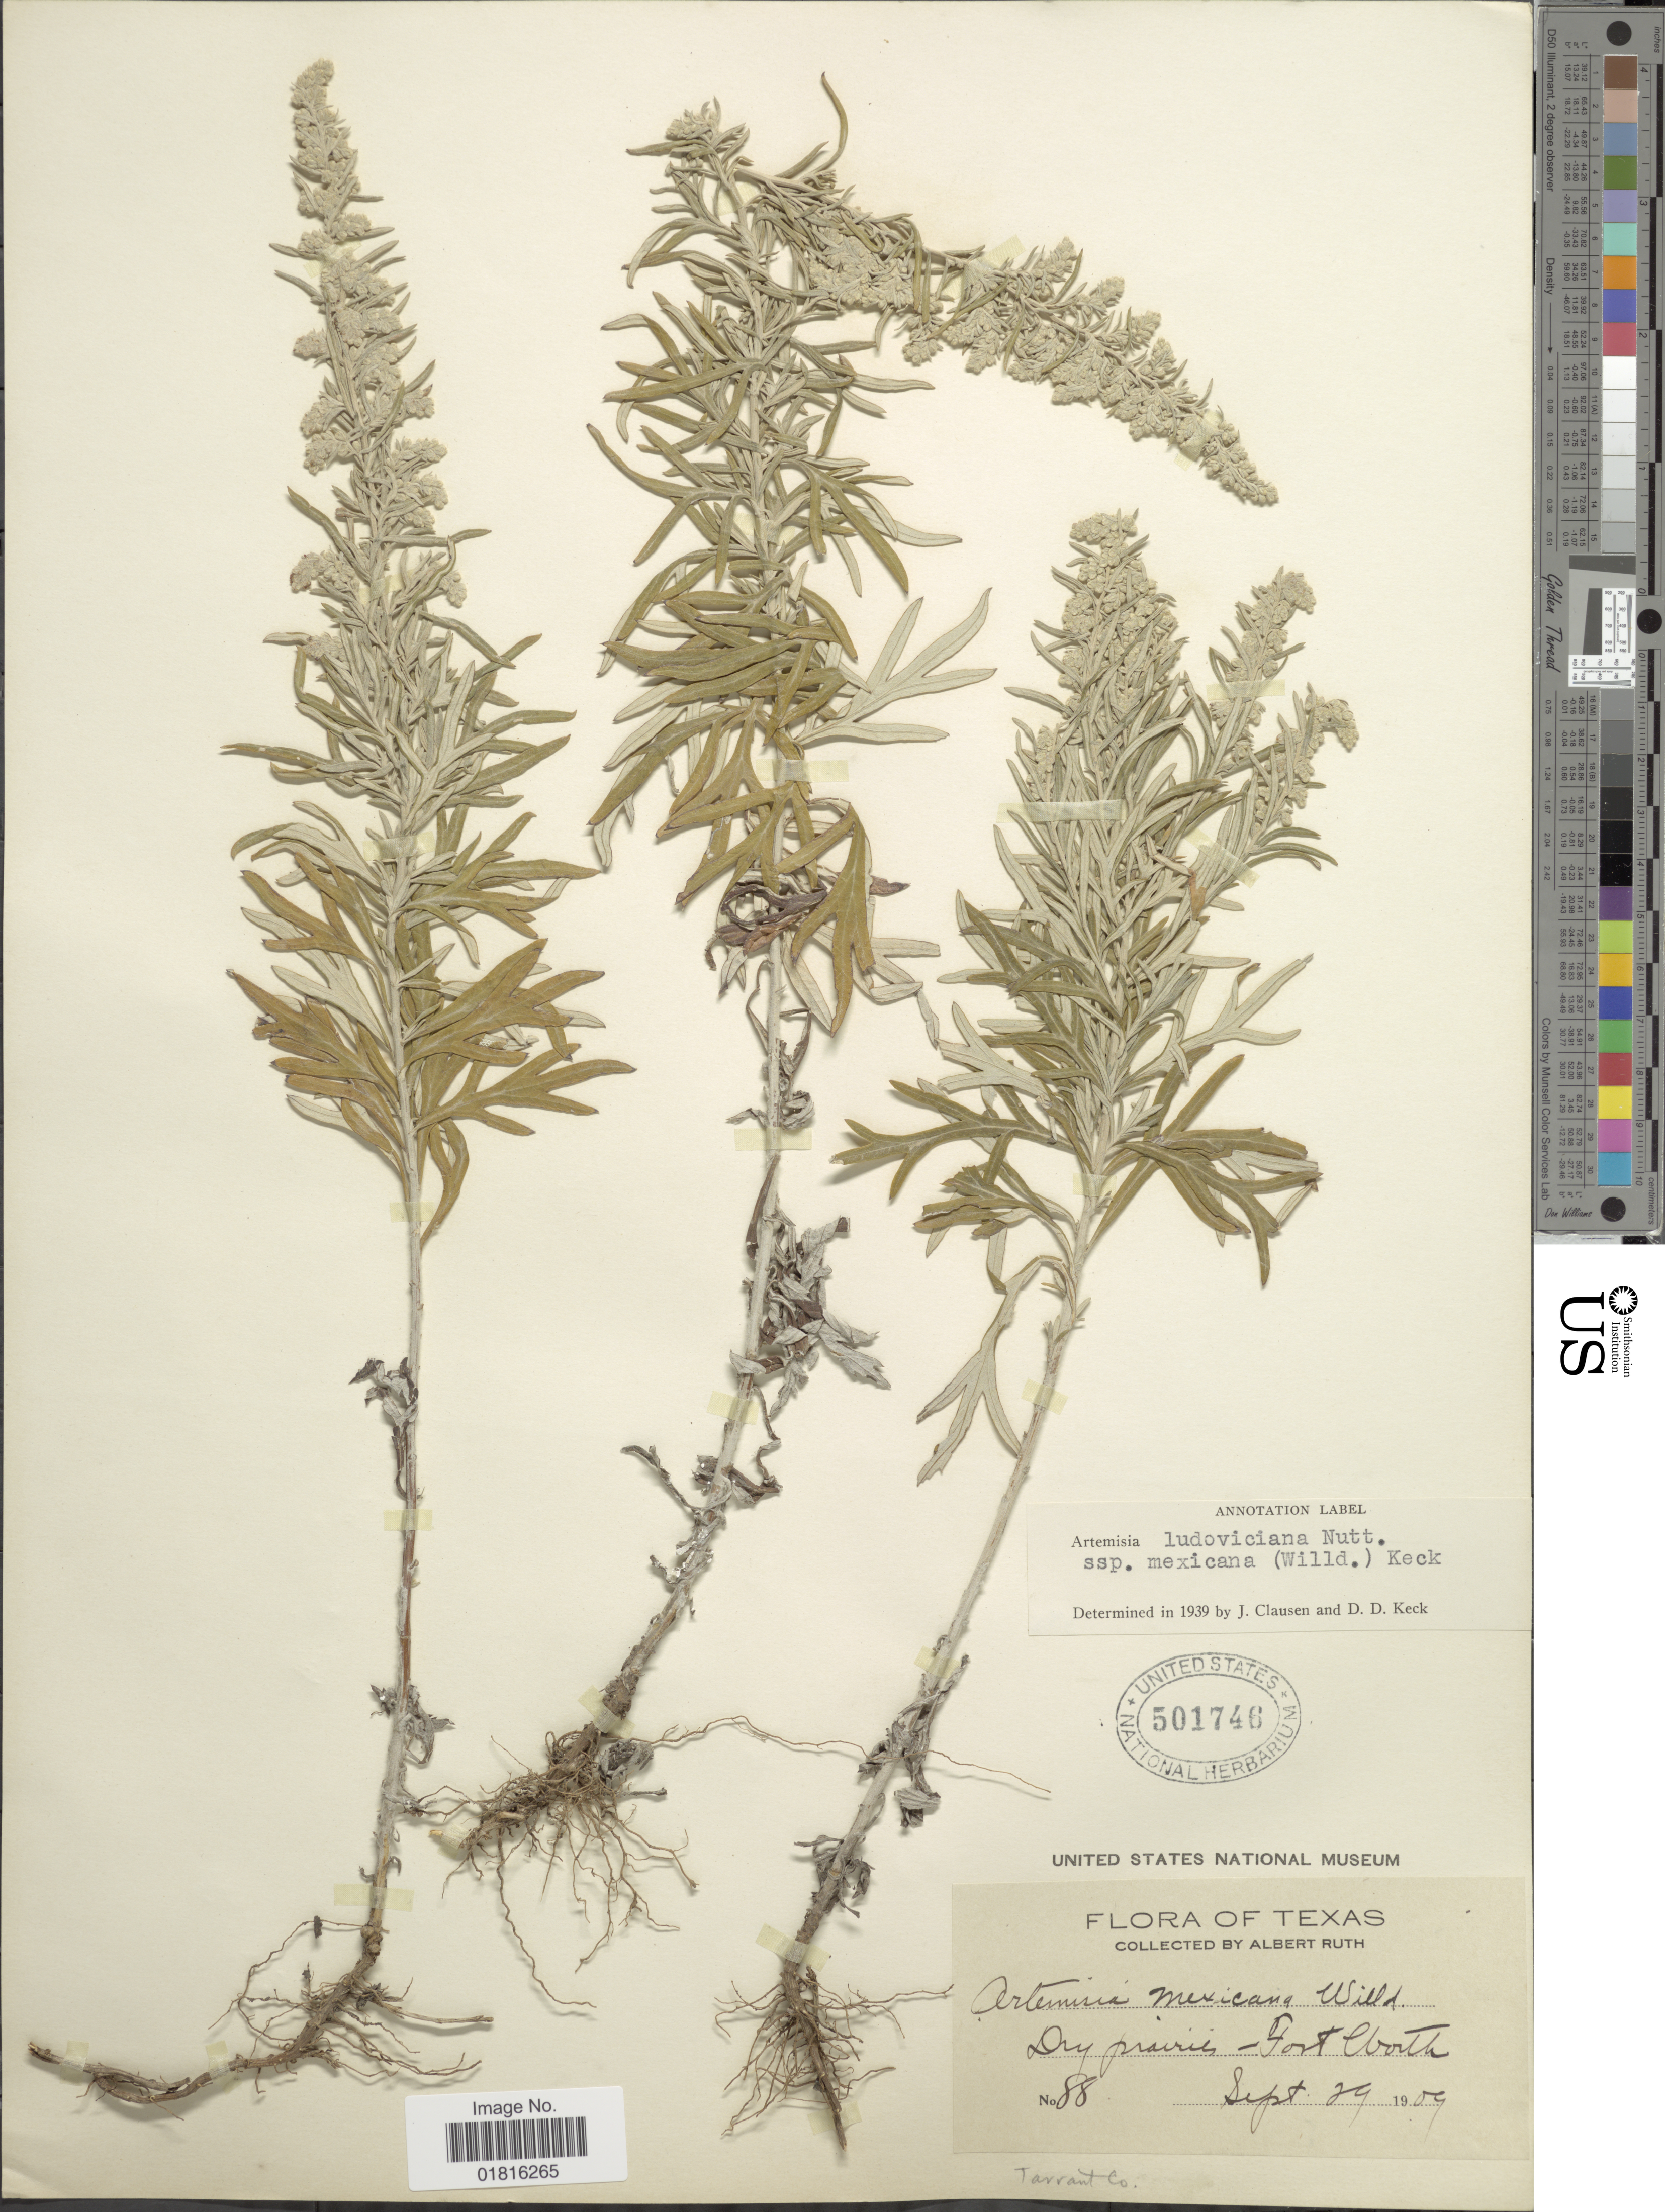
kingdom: Plantae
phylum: Tracheophyta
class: Magnoliopsida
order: Asterales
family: Asteraceae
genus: Artemisia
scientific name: Artemisia ludoviciana subsp. mexicana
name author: (Willd. ex Spreng.) D.D. Keck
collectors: A. Ruth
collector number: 88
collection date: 1909-09-29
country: United States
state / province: Texas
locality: Dry prairies - Fort Worth, Tarrant Co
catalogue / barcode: US 501746